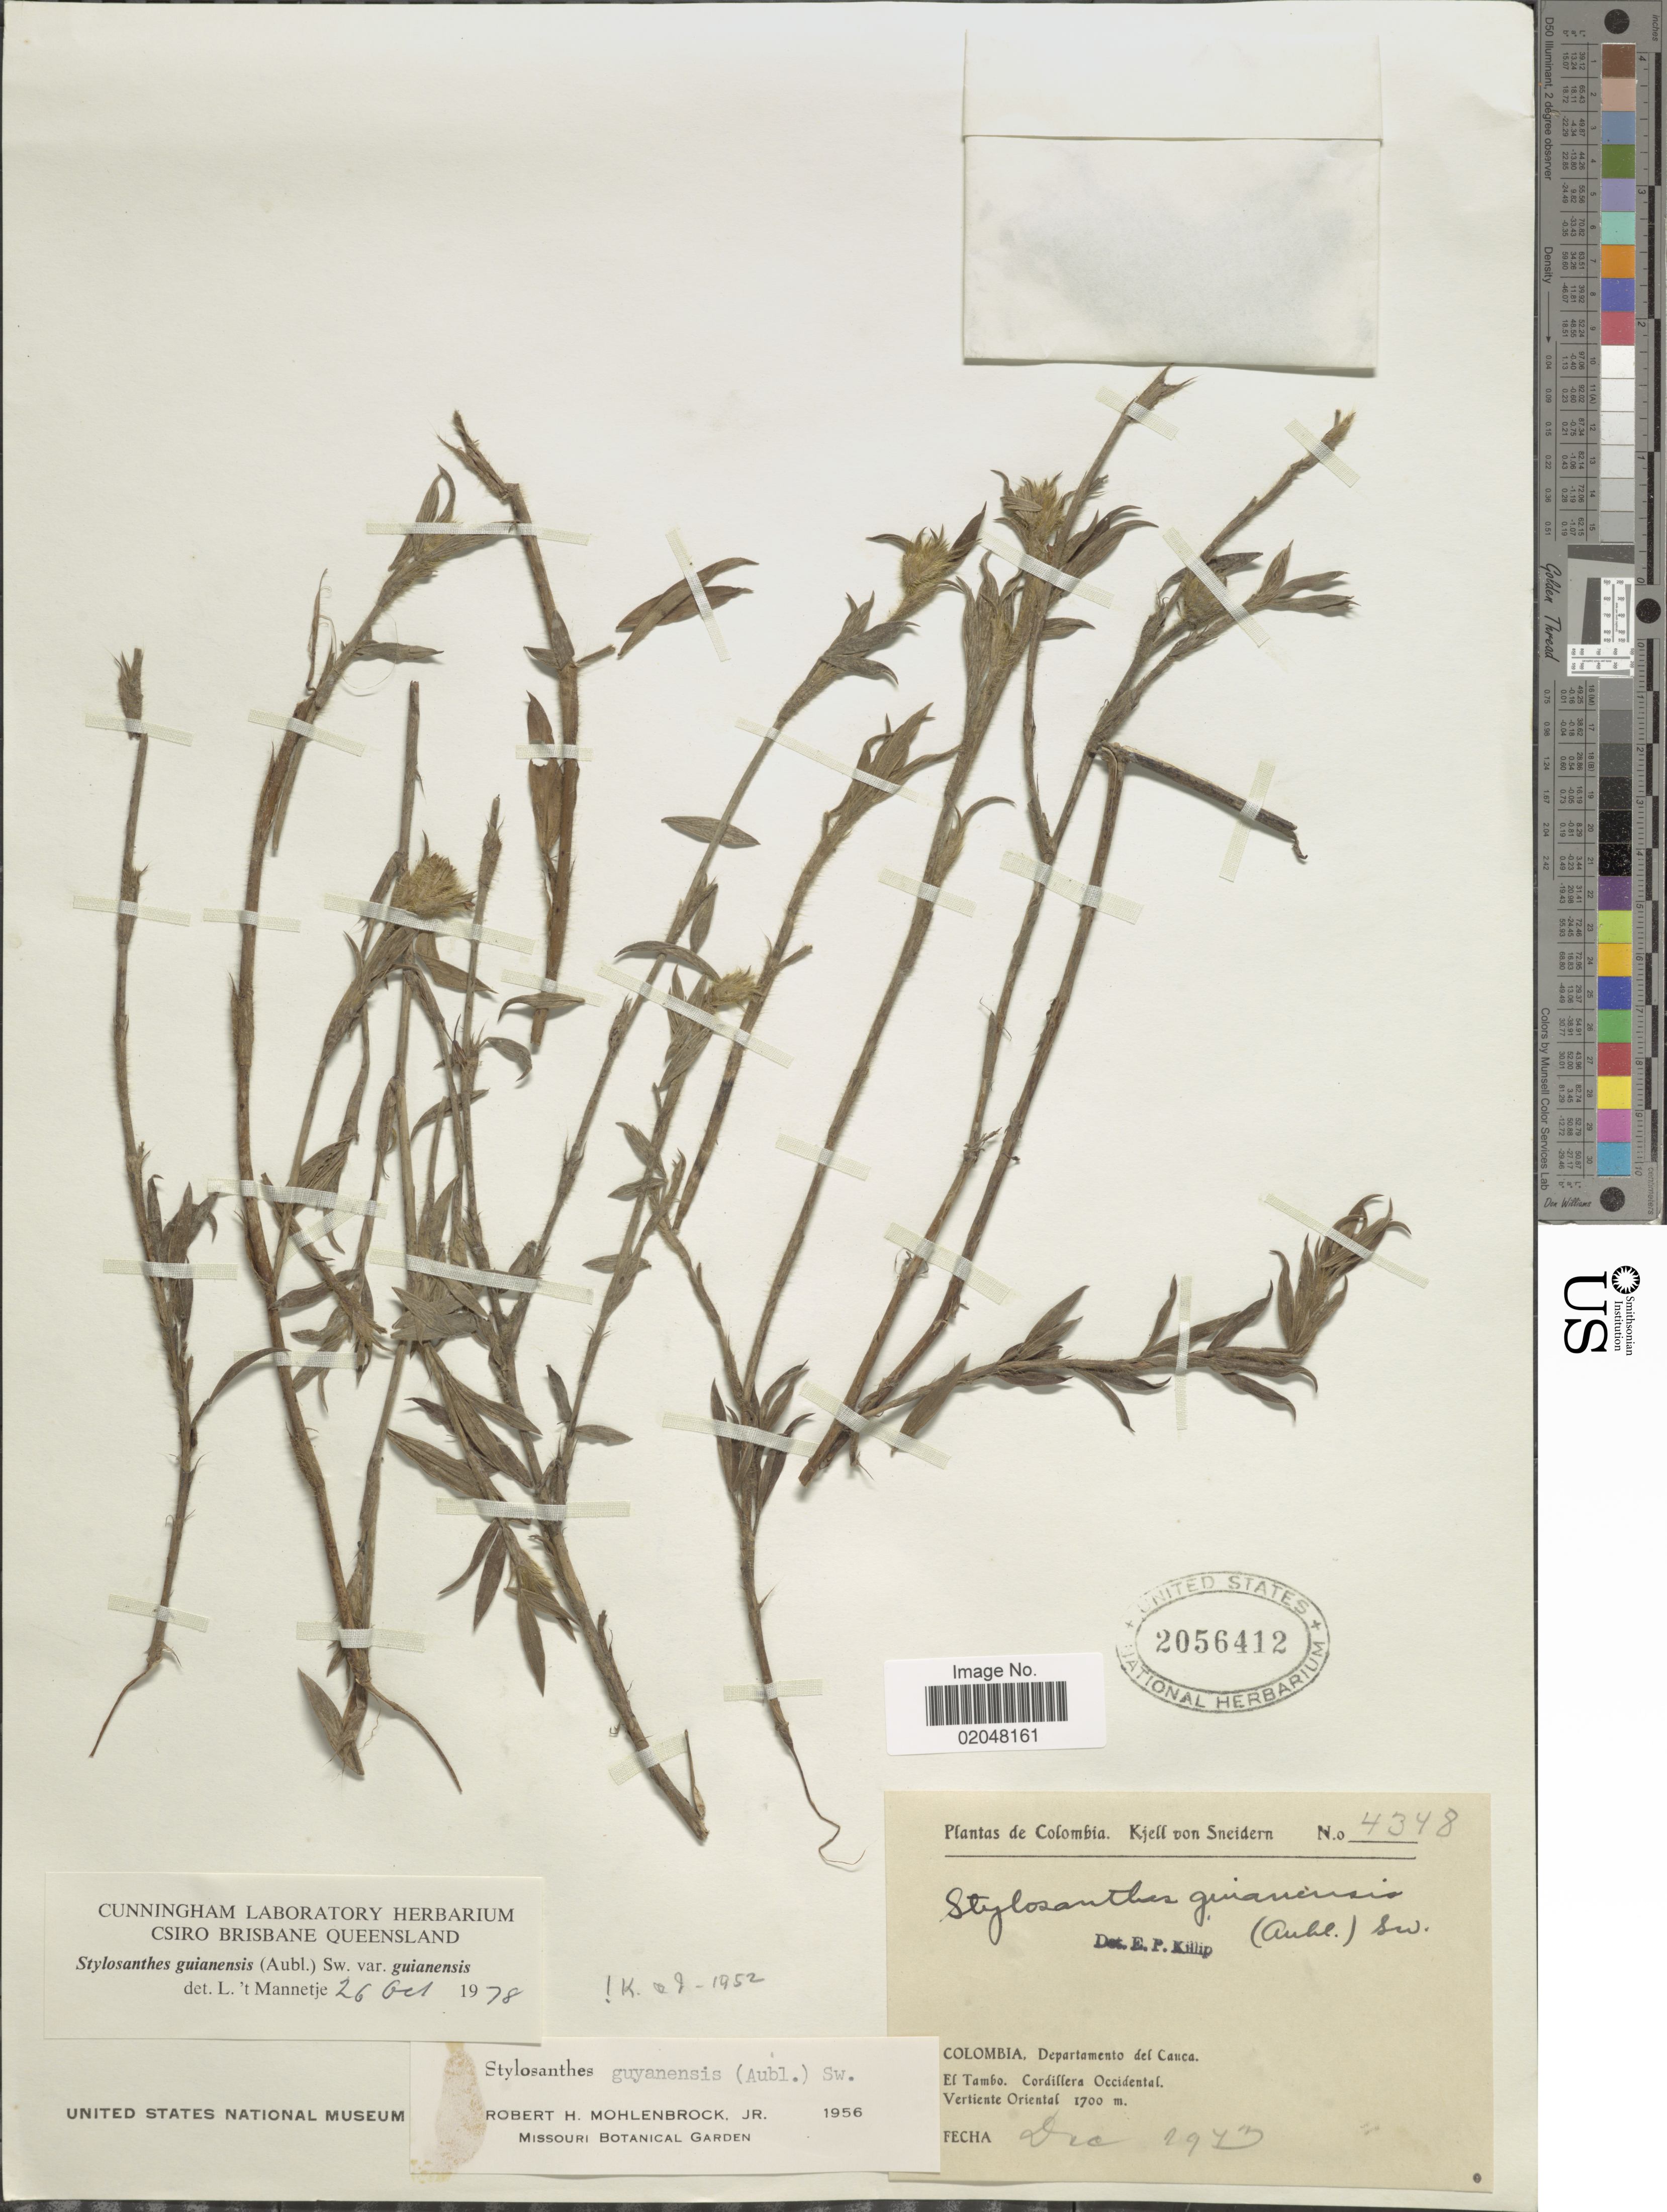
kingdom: Plantae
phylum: Tracheophyta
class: Magnoliopsida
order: Fabales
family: Fabaceae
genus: Stylosanthes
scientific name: Stylosanthes guianensis var. guianensis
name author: (Aubl.) Sw.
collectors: K. von Sneidern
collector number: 4348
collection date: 1943-12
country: Colombia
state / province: Valle del Cauca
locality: Departamento del Cauca, El Tambo, Cordillera Occidental, Vertiente Oriental.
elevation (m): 1700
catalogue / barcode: US 56412